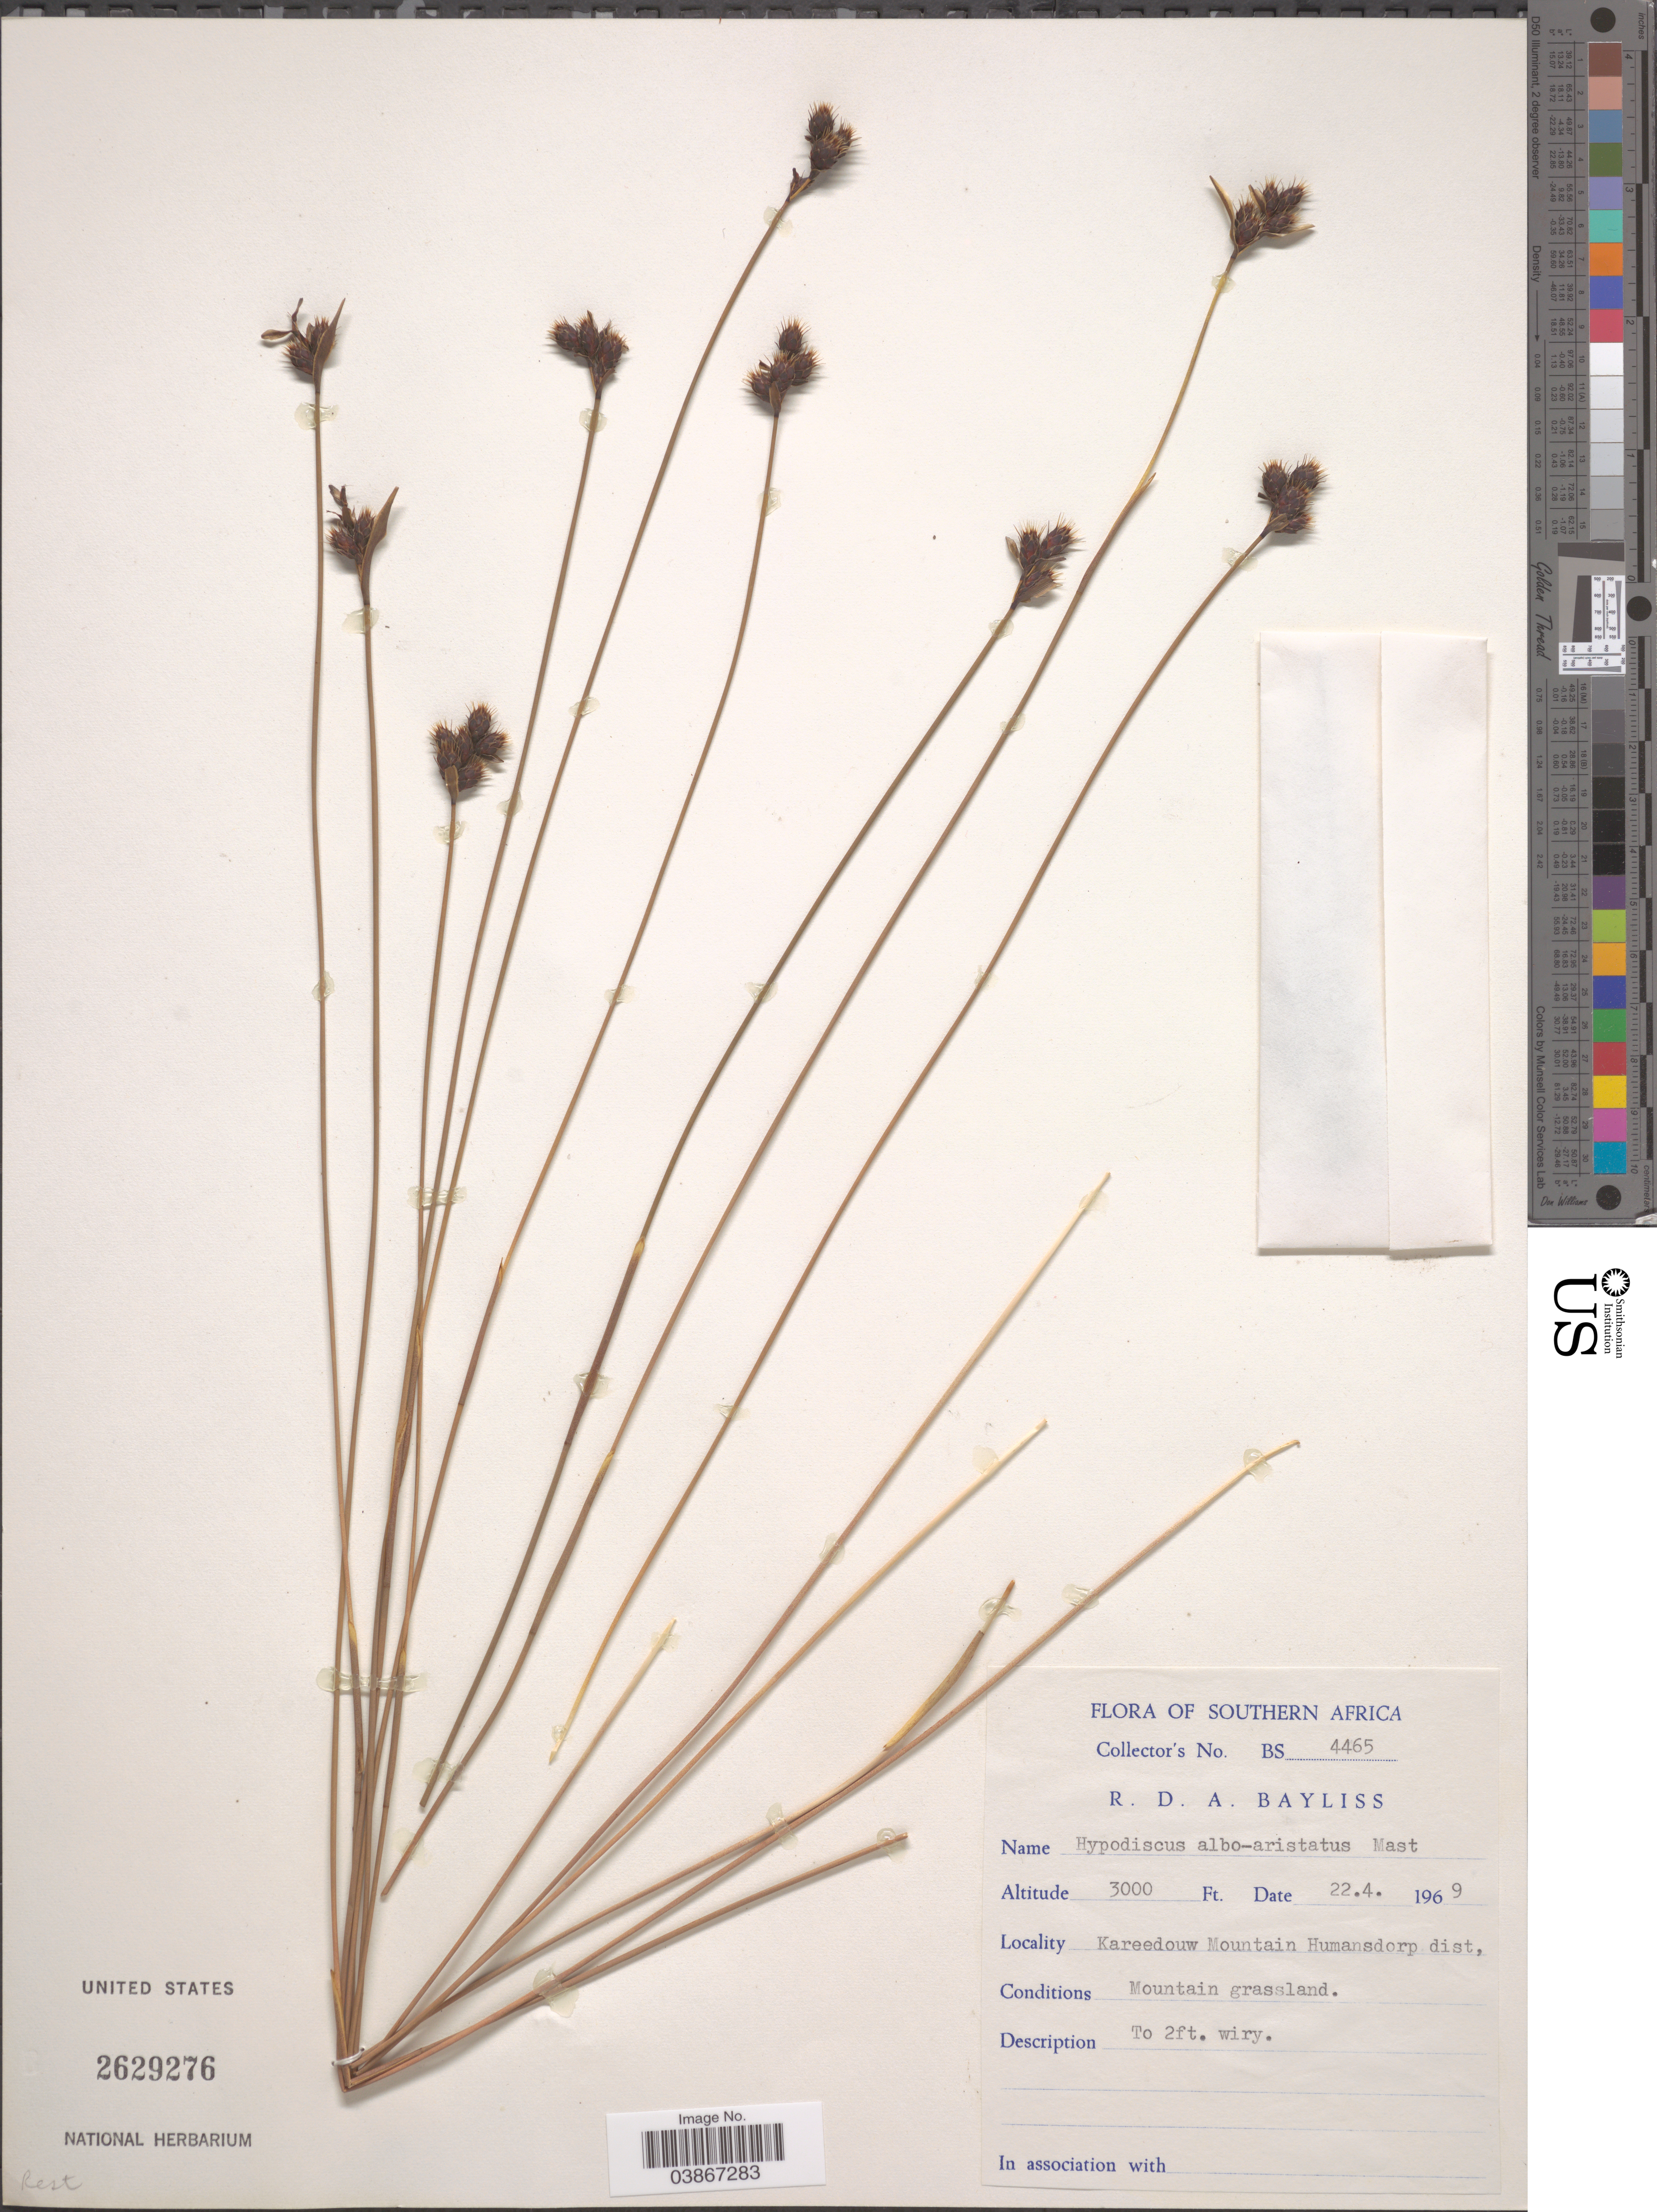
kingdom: Plantae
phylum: Tracheophyta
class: Liliopsida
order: Poales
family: Restionaceae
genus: Hypodiscus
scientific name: Hypodiscus alboaristatus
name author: (Nees) Mast.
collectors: R. Bayliss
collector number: BS 4465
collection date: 1969-04-22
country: South Africa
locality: Southern Africa. Kareedouw Mountain Humansdorp dist.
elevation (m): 914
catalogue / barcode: US 2629276